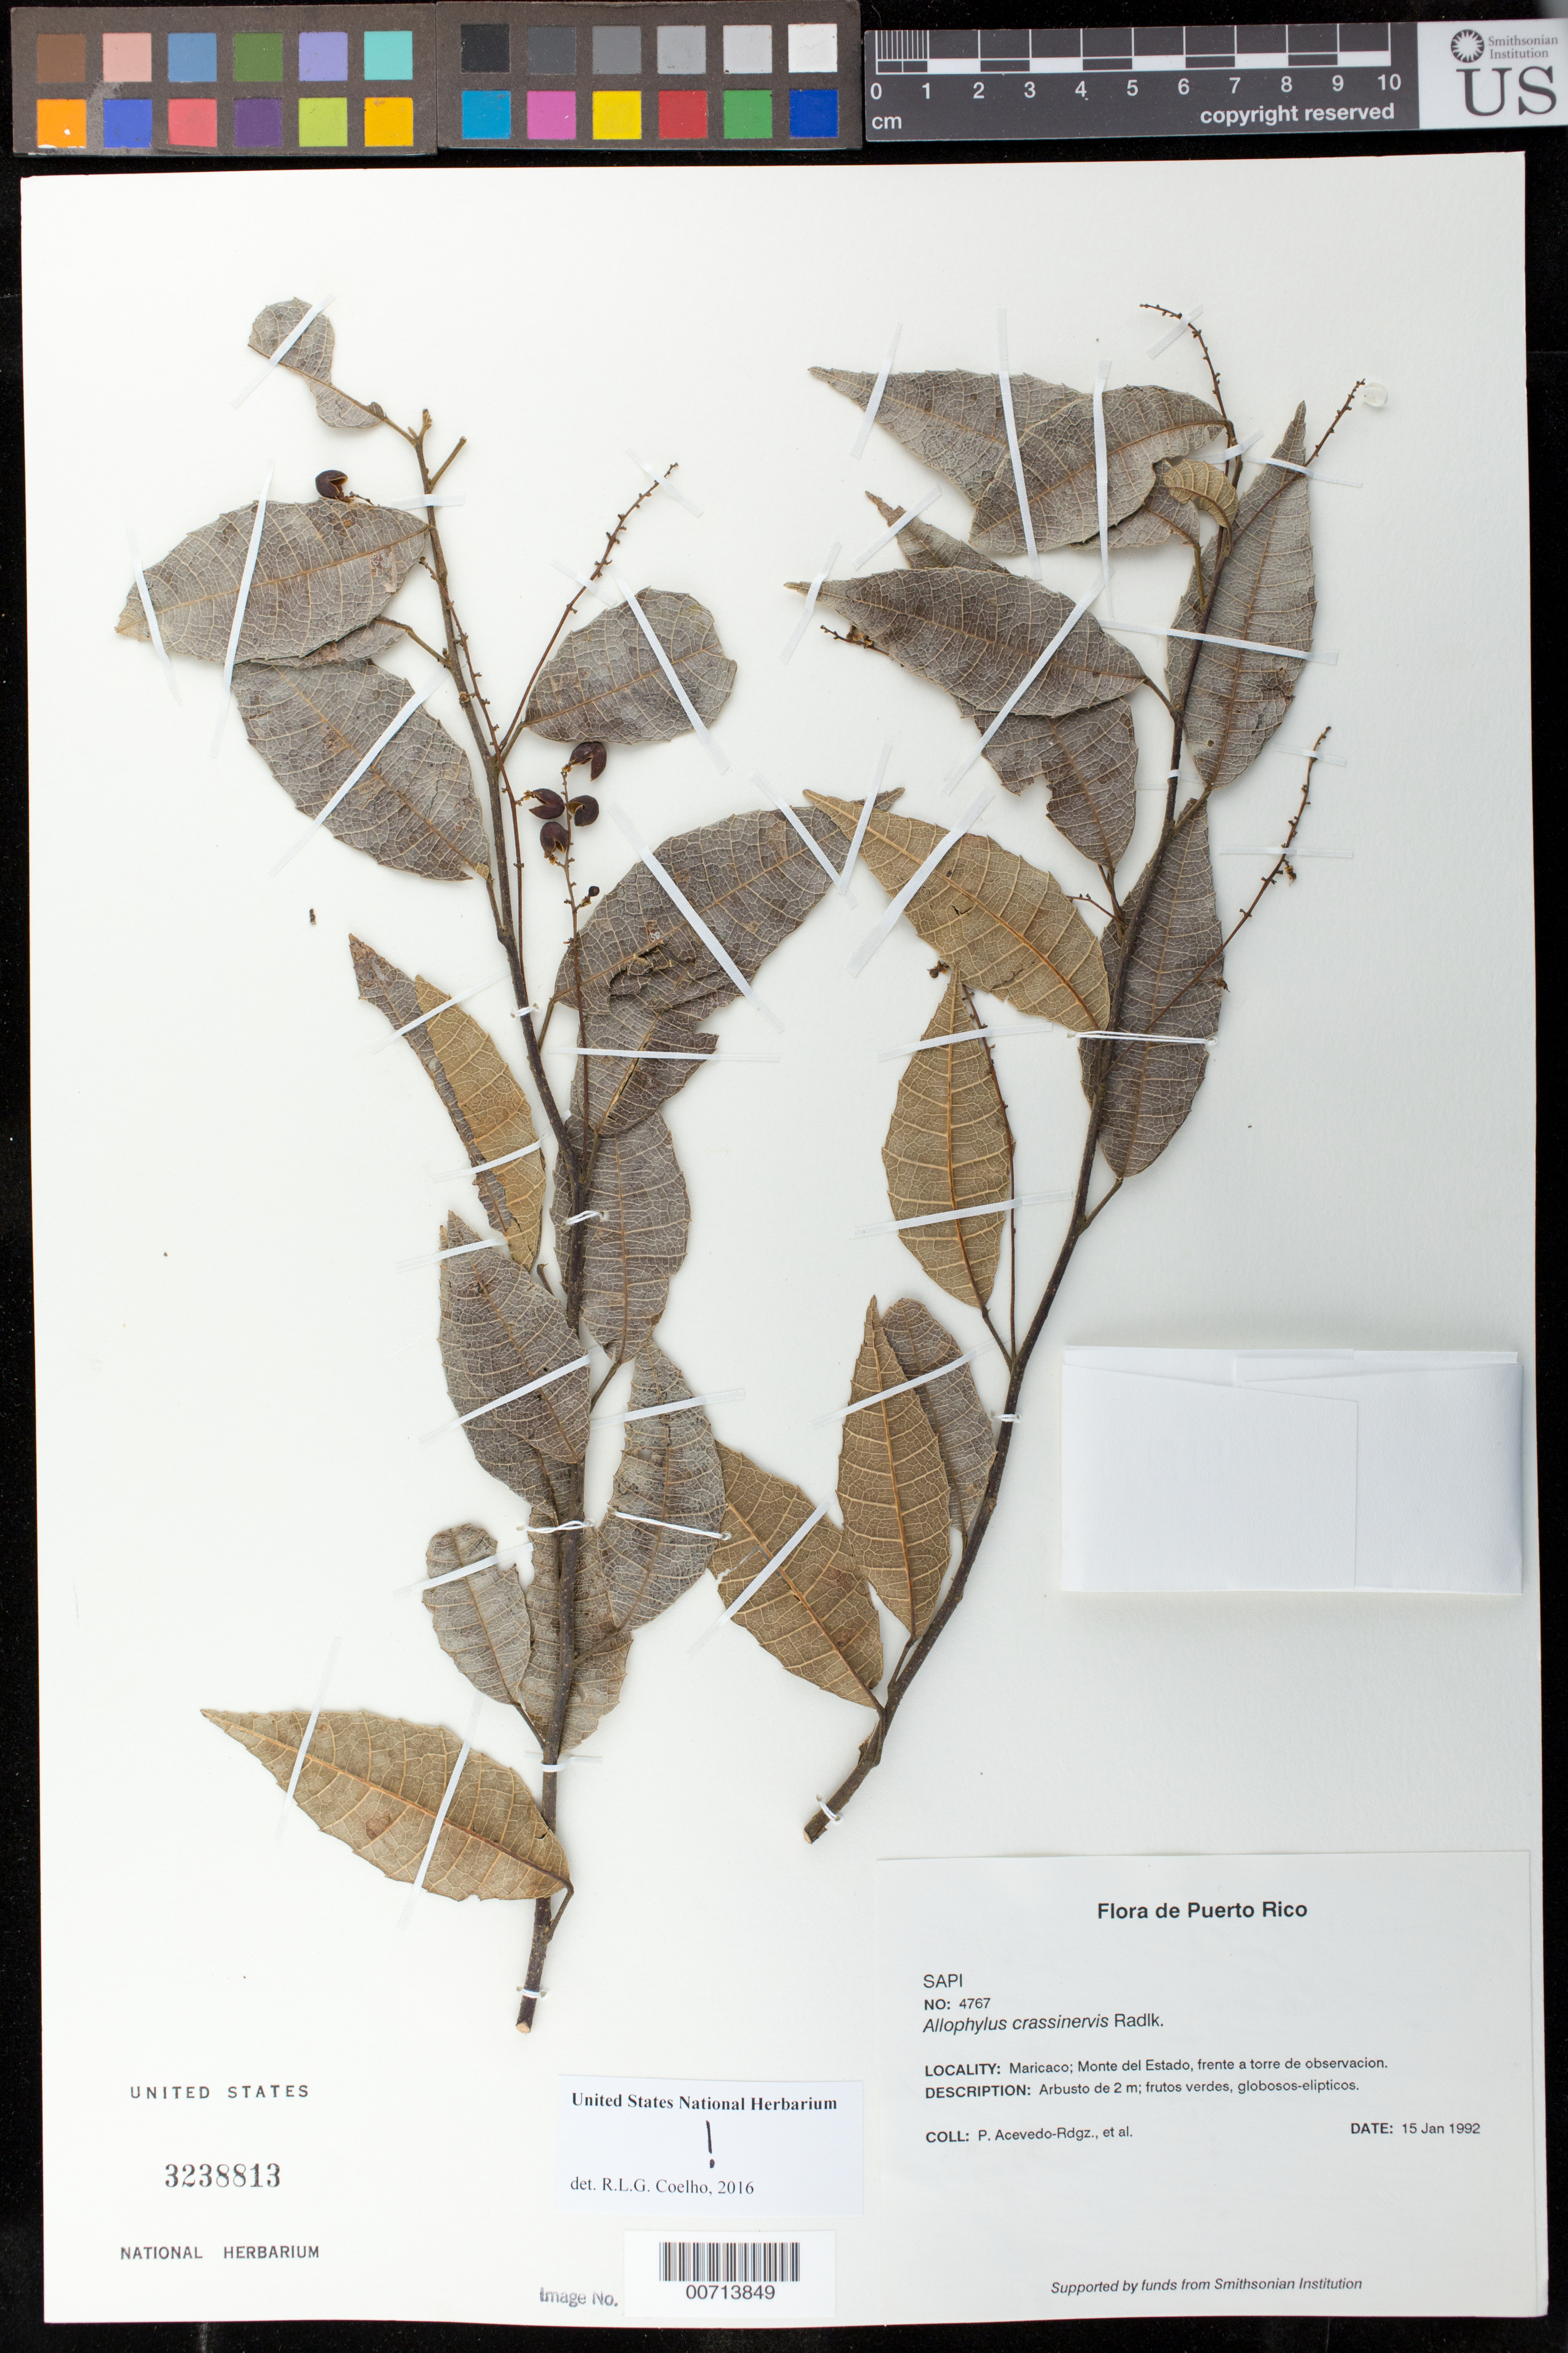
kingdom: Plantae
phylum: Tracheophyta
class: Magnoliopsida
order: Sapindales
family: Sapindaceae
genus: Allophylus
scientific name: Allophylus crassinervis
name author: Radlk.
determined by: Coelho, Rubens L. G.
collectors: P. Acevedo-Rodr.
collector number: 4767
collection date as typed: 15 Jan 1992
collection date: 1992-01-15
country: Puerto Rico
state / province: Maricao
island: Puerto Rico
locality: Maricao; Monte del Estado, frente a torre de observacion.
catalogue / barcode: US 3238813